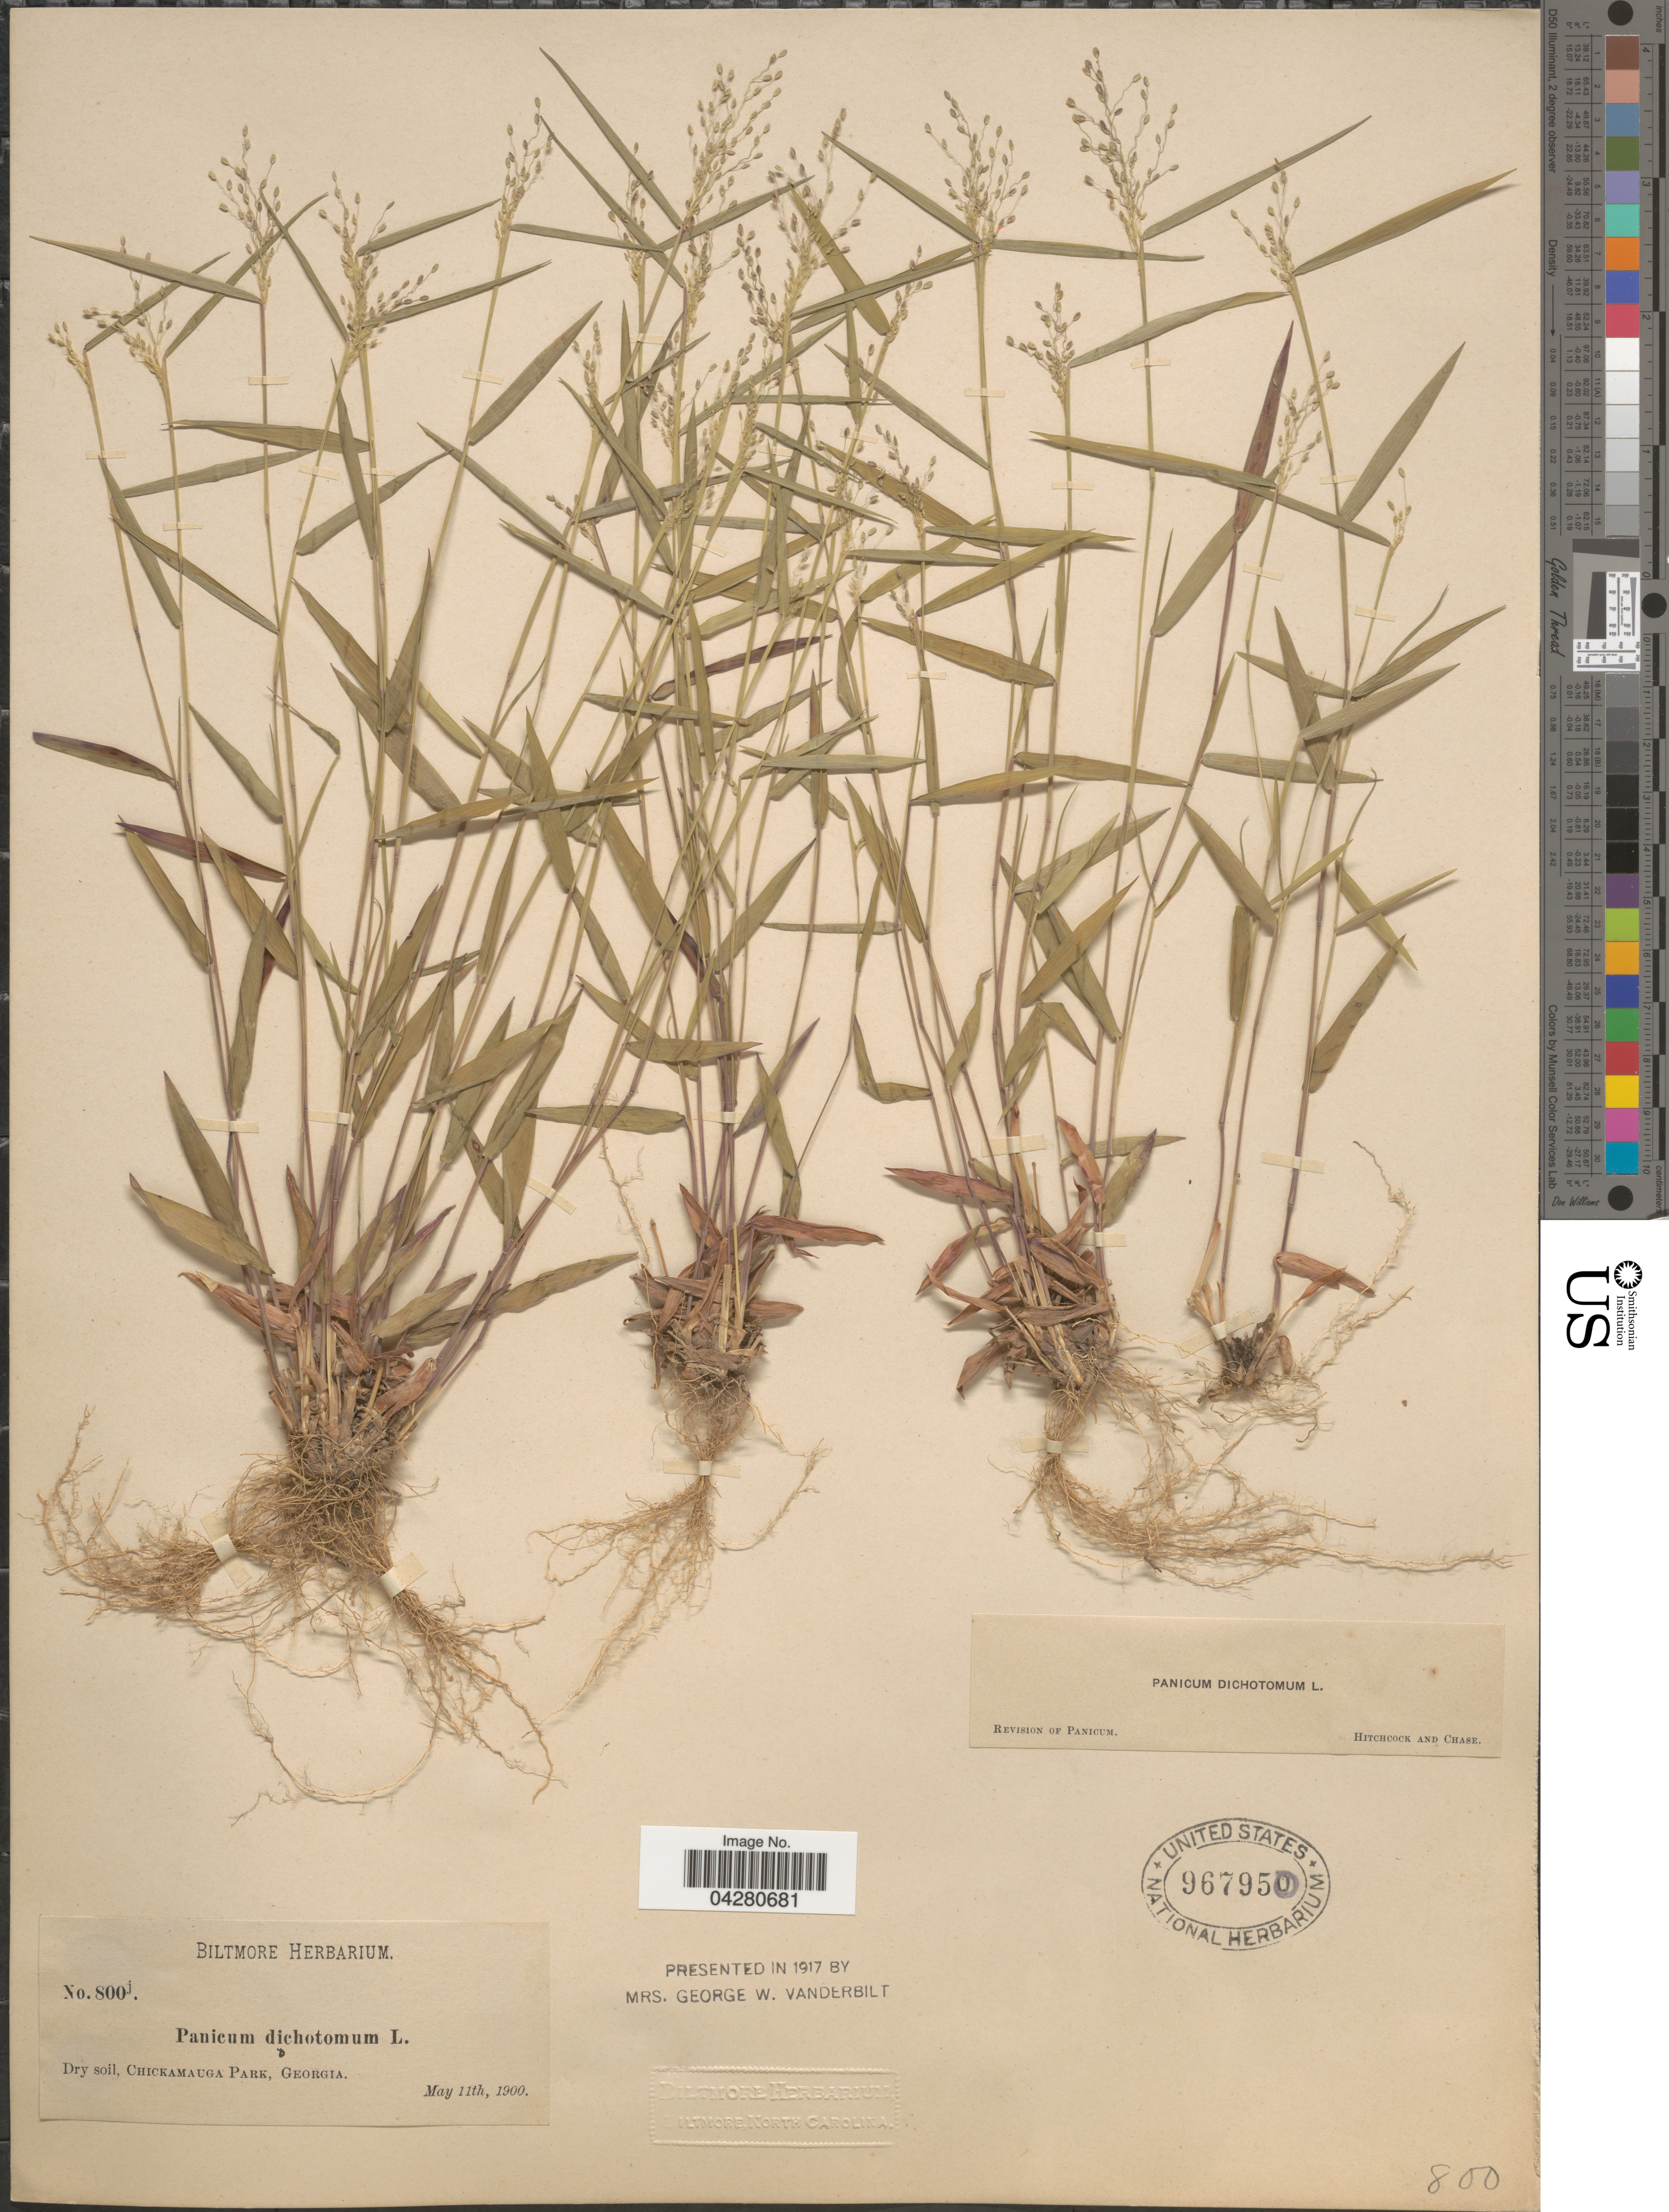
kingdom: Plantae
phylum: Tracheophyta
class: Liliopsida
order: Poales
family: Poaceae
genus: Dichanthelium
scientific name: Dichanthelium dichotomum var. dichotomum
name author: (L.) Gould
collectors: ex herb. Biltmore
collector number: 800j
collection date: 1900-05-11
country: United States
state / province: Georgia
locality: Chickamauga Park.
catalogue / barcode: US 967950